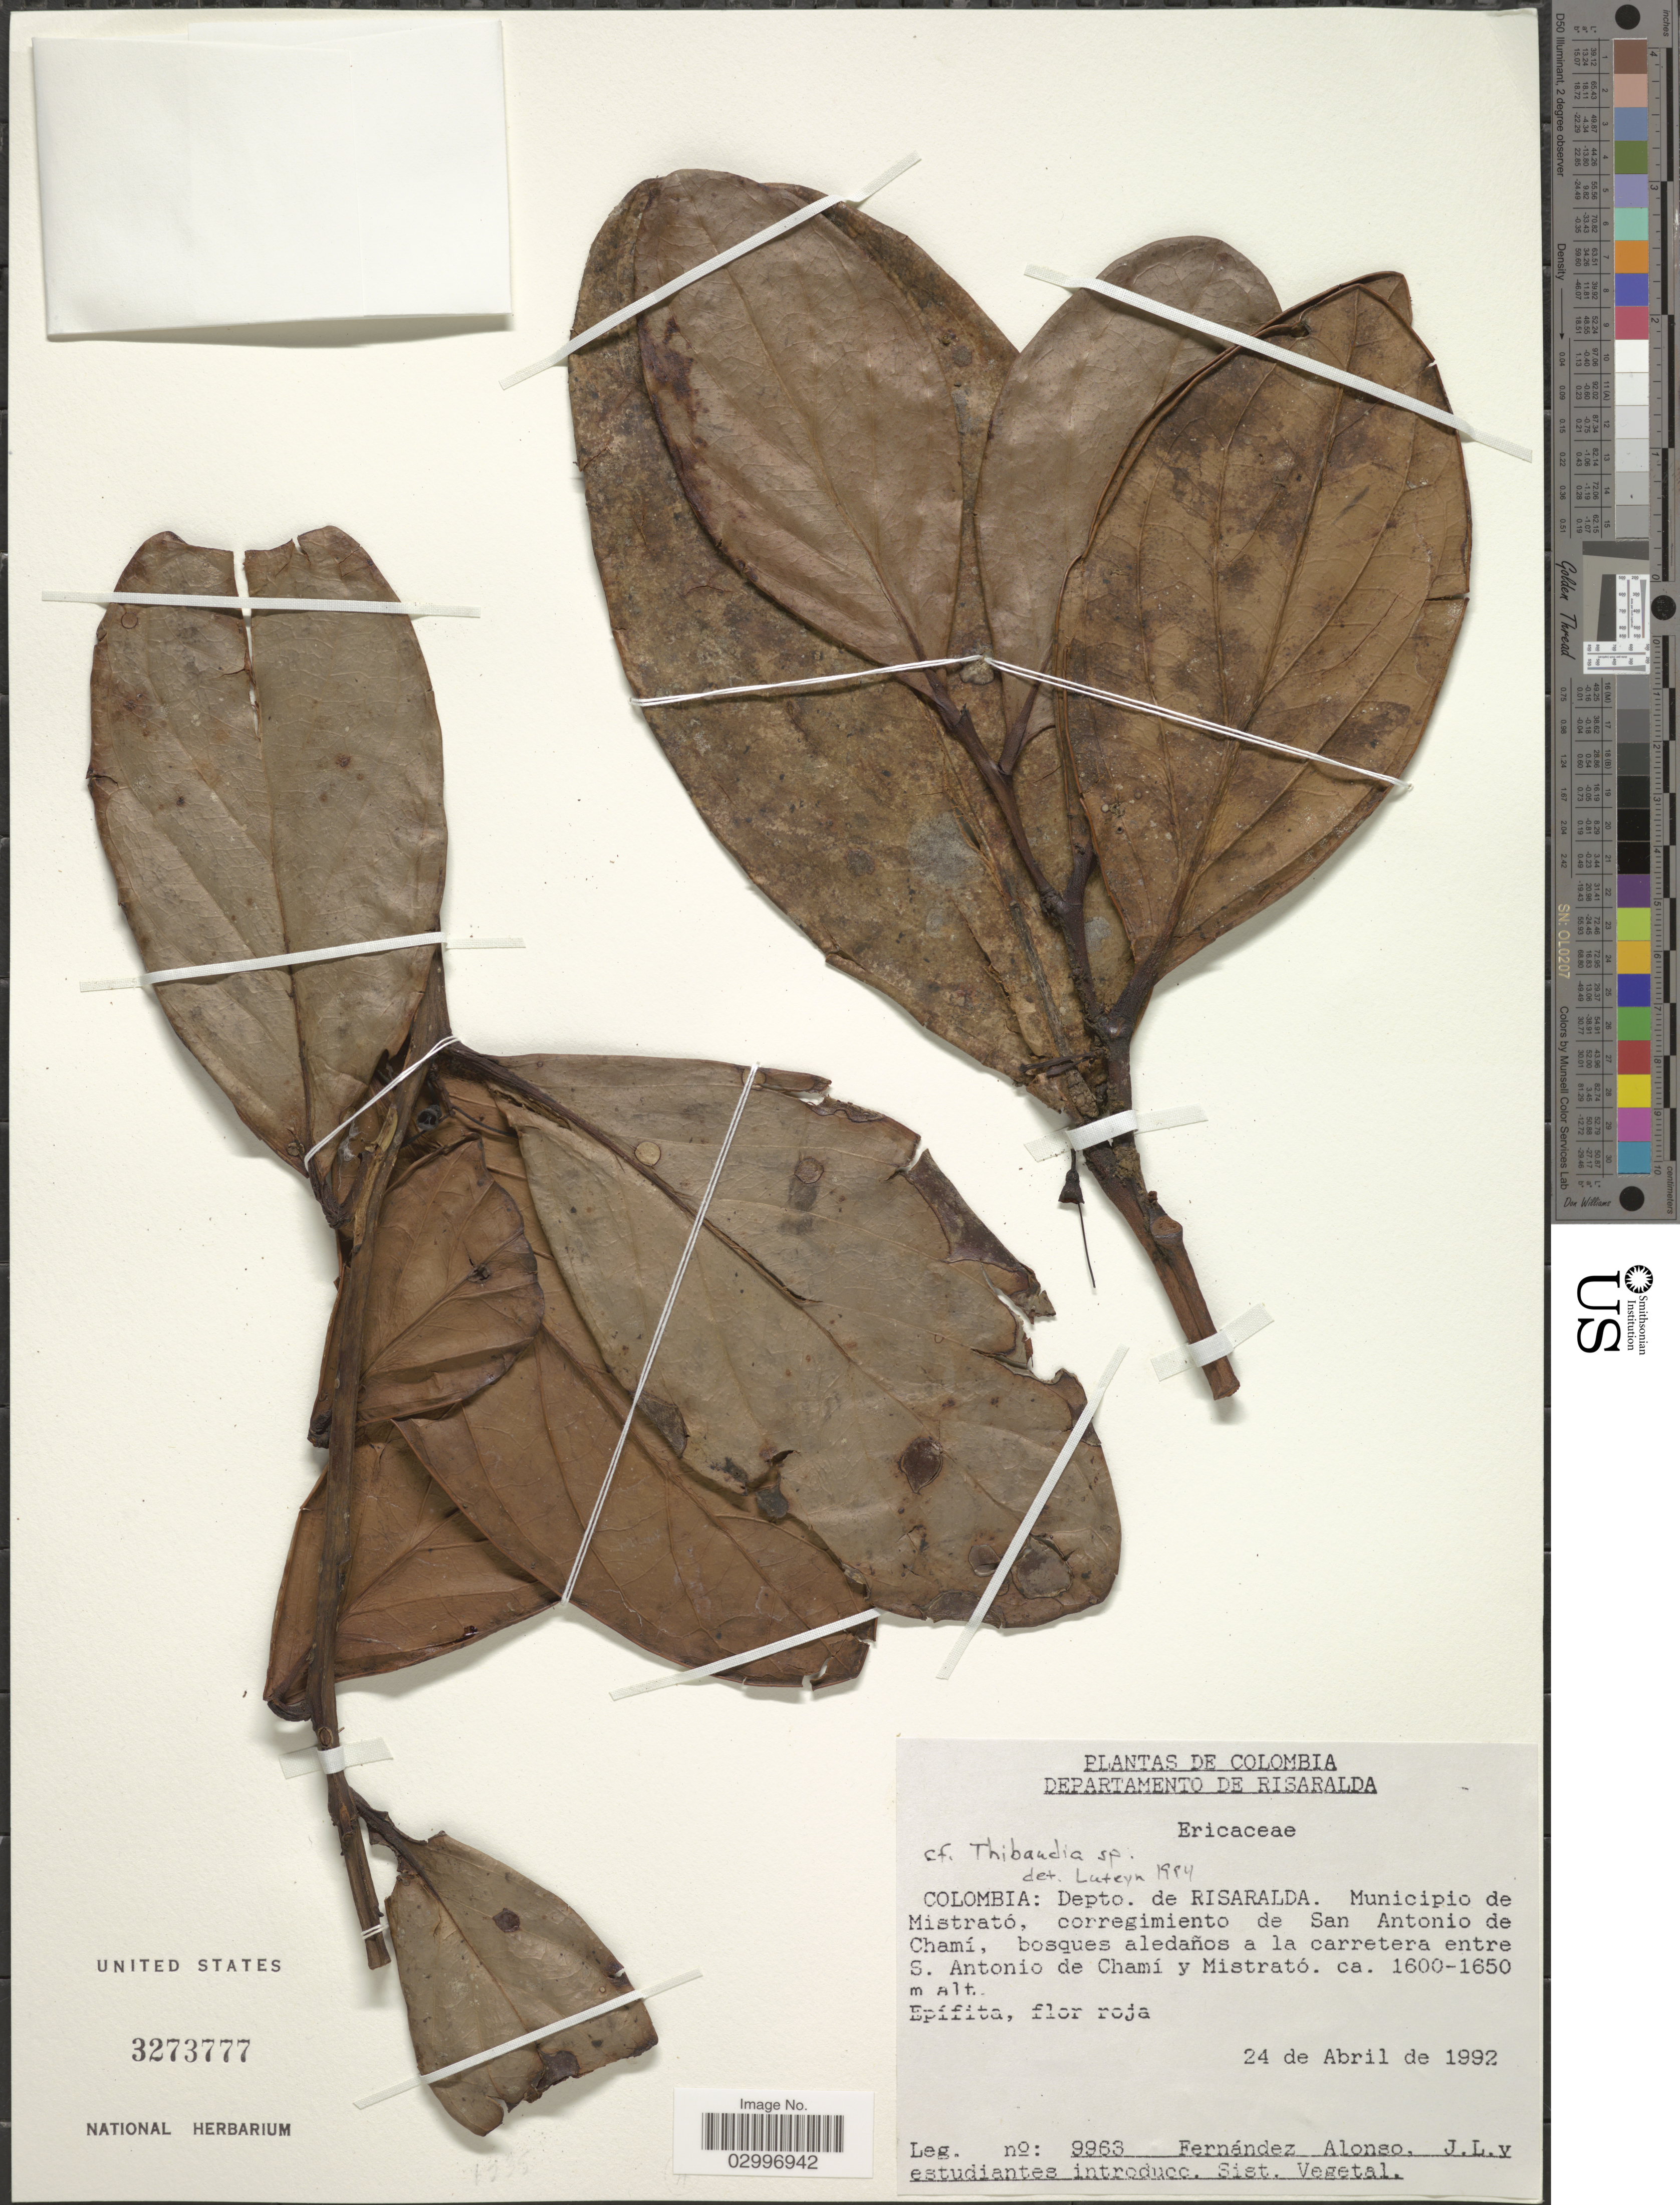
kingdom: Plantae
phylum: Tracheophyta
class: Magnoliopsida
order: Ericales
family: Ericaceae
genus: Thibaudia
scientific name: Thibaudia sp.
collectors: J. L. Fernández-Alonso & Estudiantes de Introducc. Sistem. Vegetal.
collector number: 9963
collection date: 1992-04-24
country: Colombia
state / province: Risaralda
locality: Departamento de Risaralda, Depto. de Risaralda. Municipio de Mistrató, corregimiento de San Antonio de Chamí, bosques aledaños a la carretera entre S. Antonio de Chamí y Mistrató.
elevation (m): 1600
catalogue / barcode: US 3273777